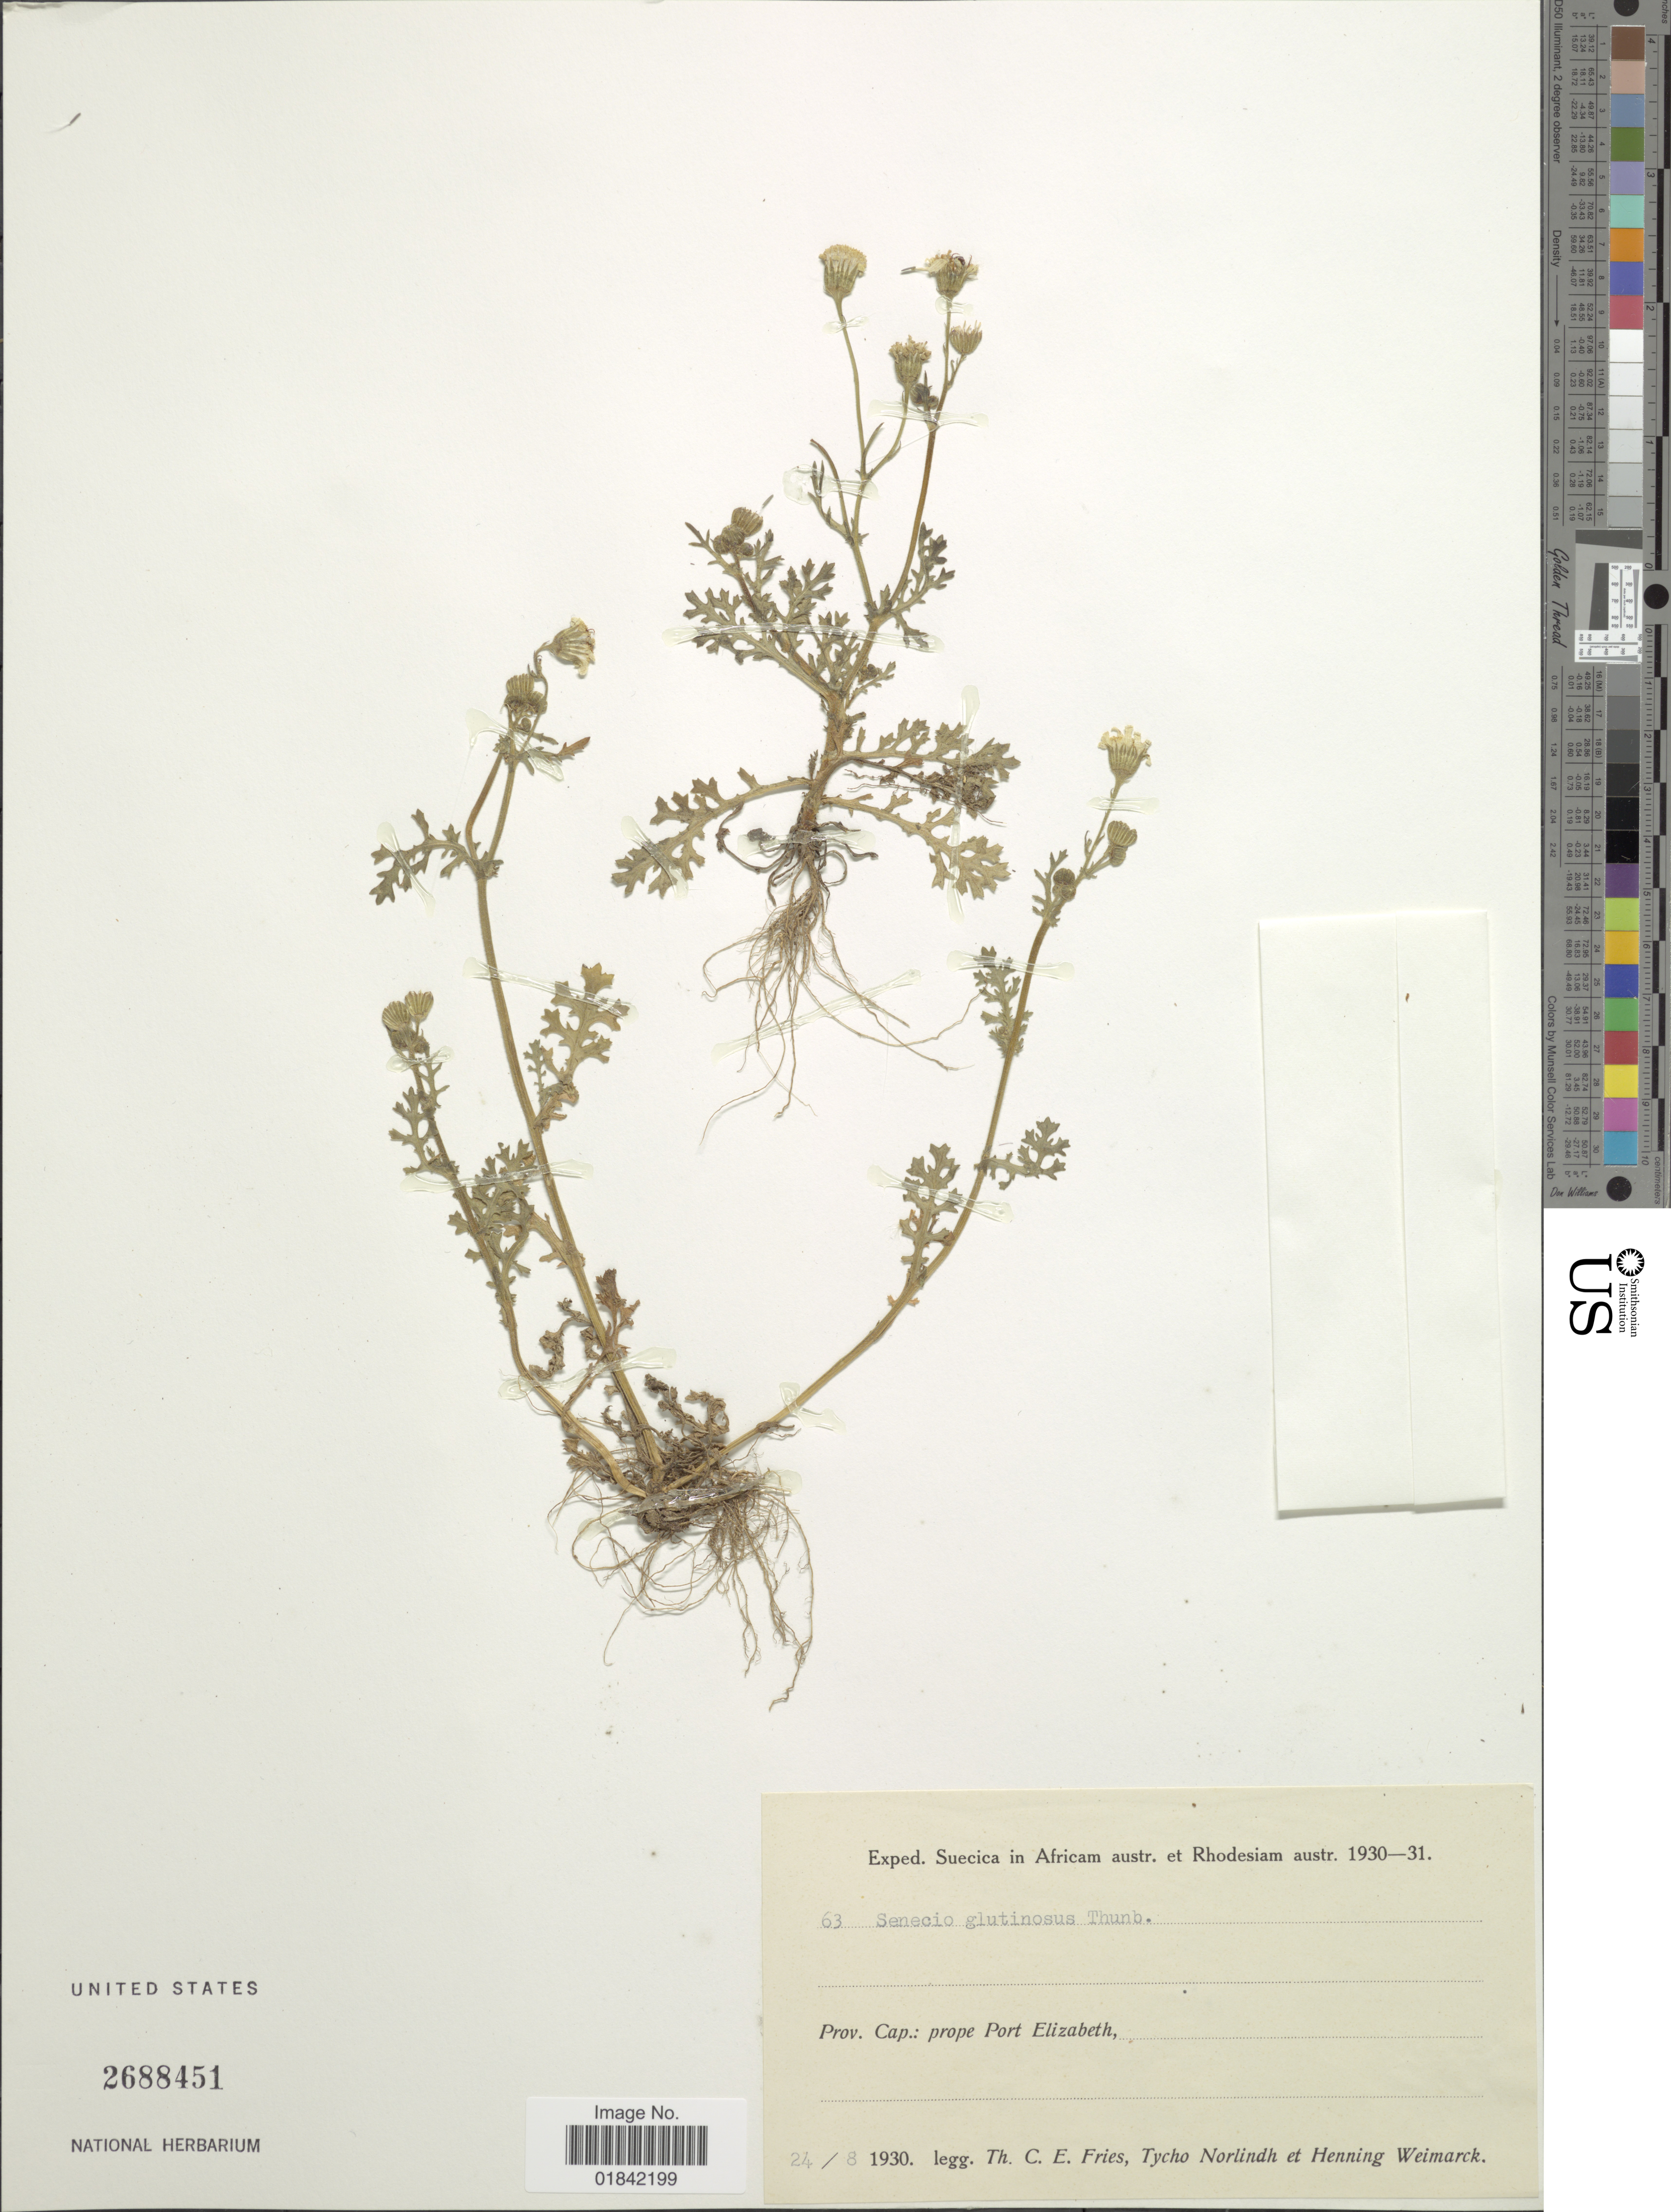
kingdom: Plantae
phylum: Tracheophyta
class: Magnoliopsida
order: Asterales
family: Asteraceae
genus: Senecio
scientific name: Senecio glutinosus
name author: Thunb.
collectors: T. C. E. Fries, N. T. Norlindh & H. Weimarck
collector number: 63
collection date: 1930-08-24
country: South Africa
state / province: Eastern Cape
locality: Prov. Cap.: prope Port Elizabeth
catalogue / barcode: US 2688451